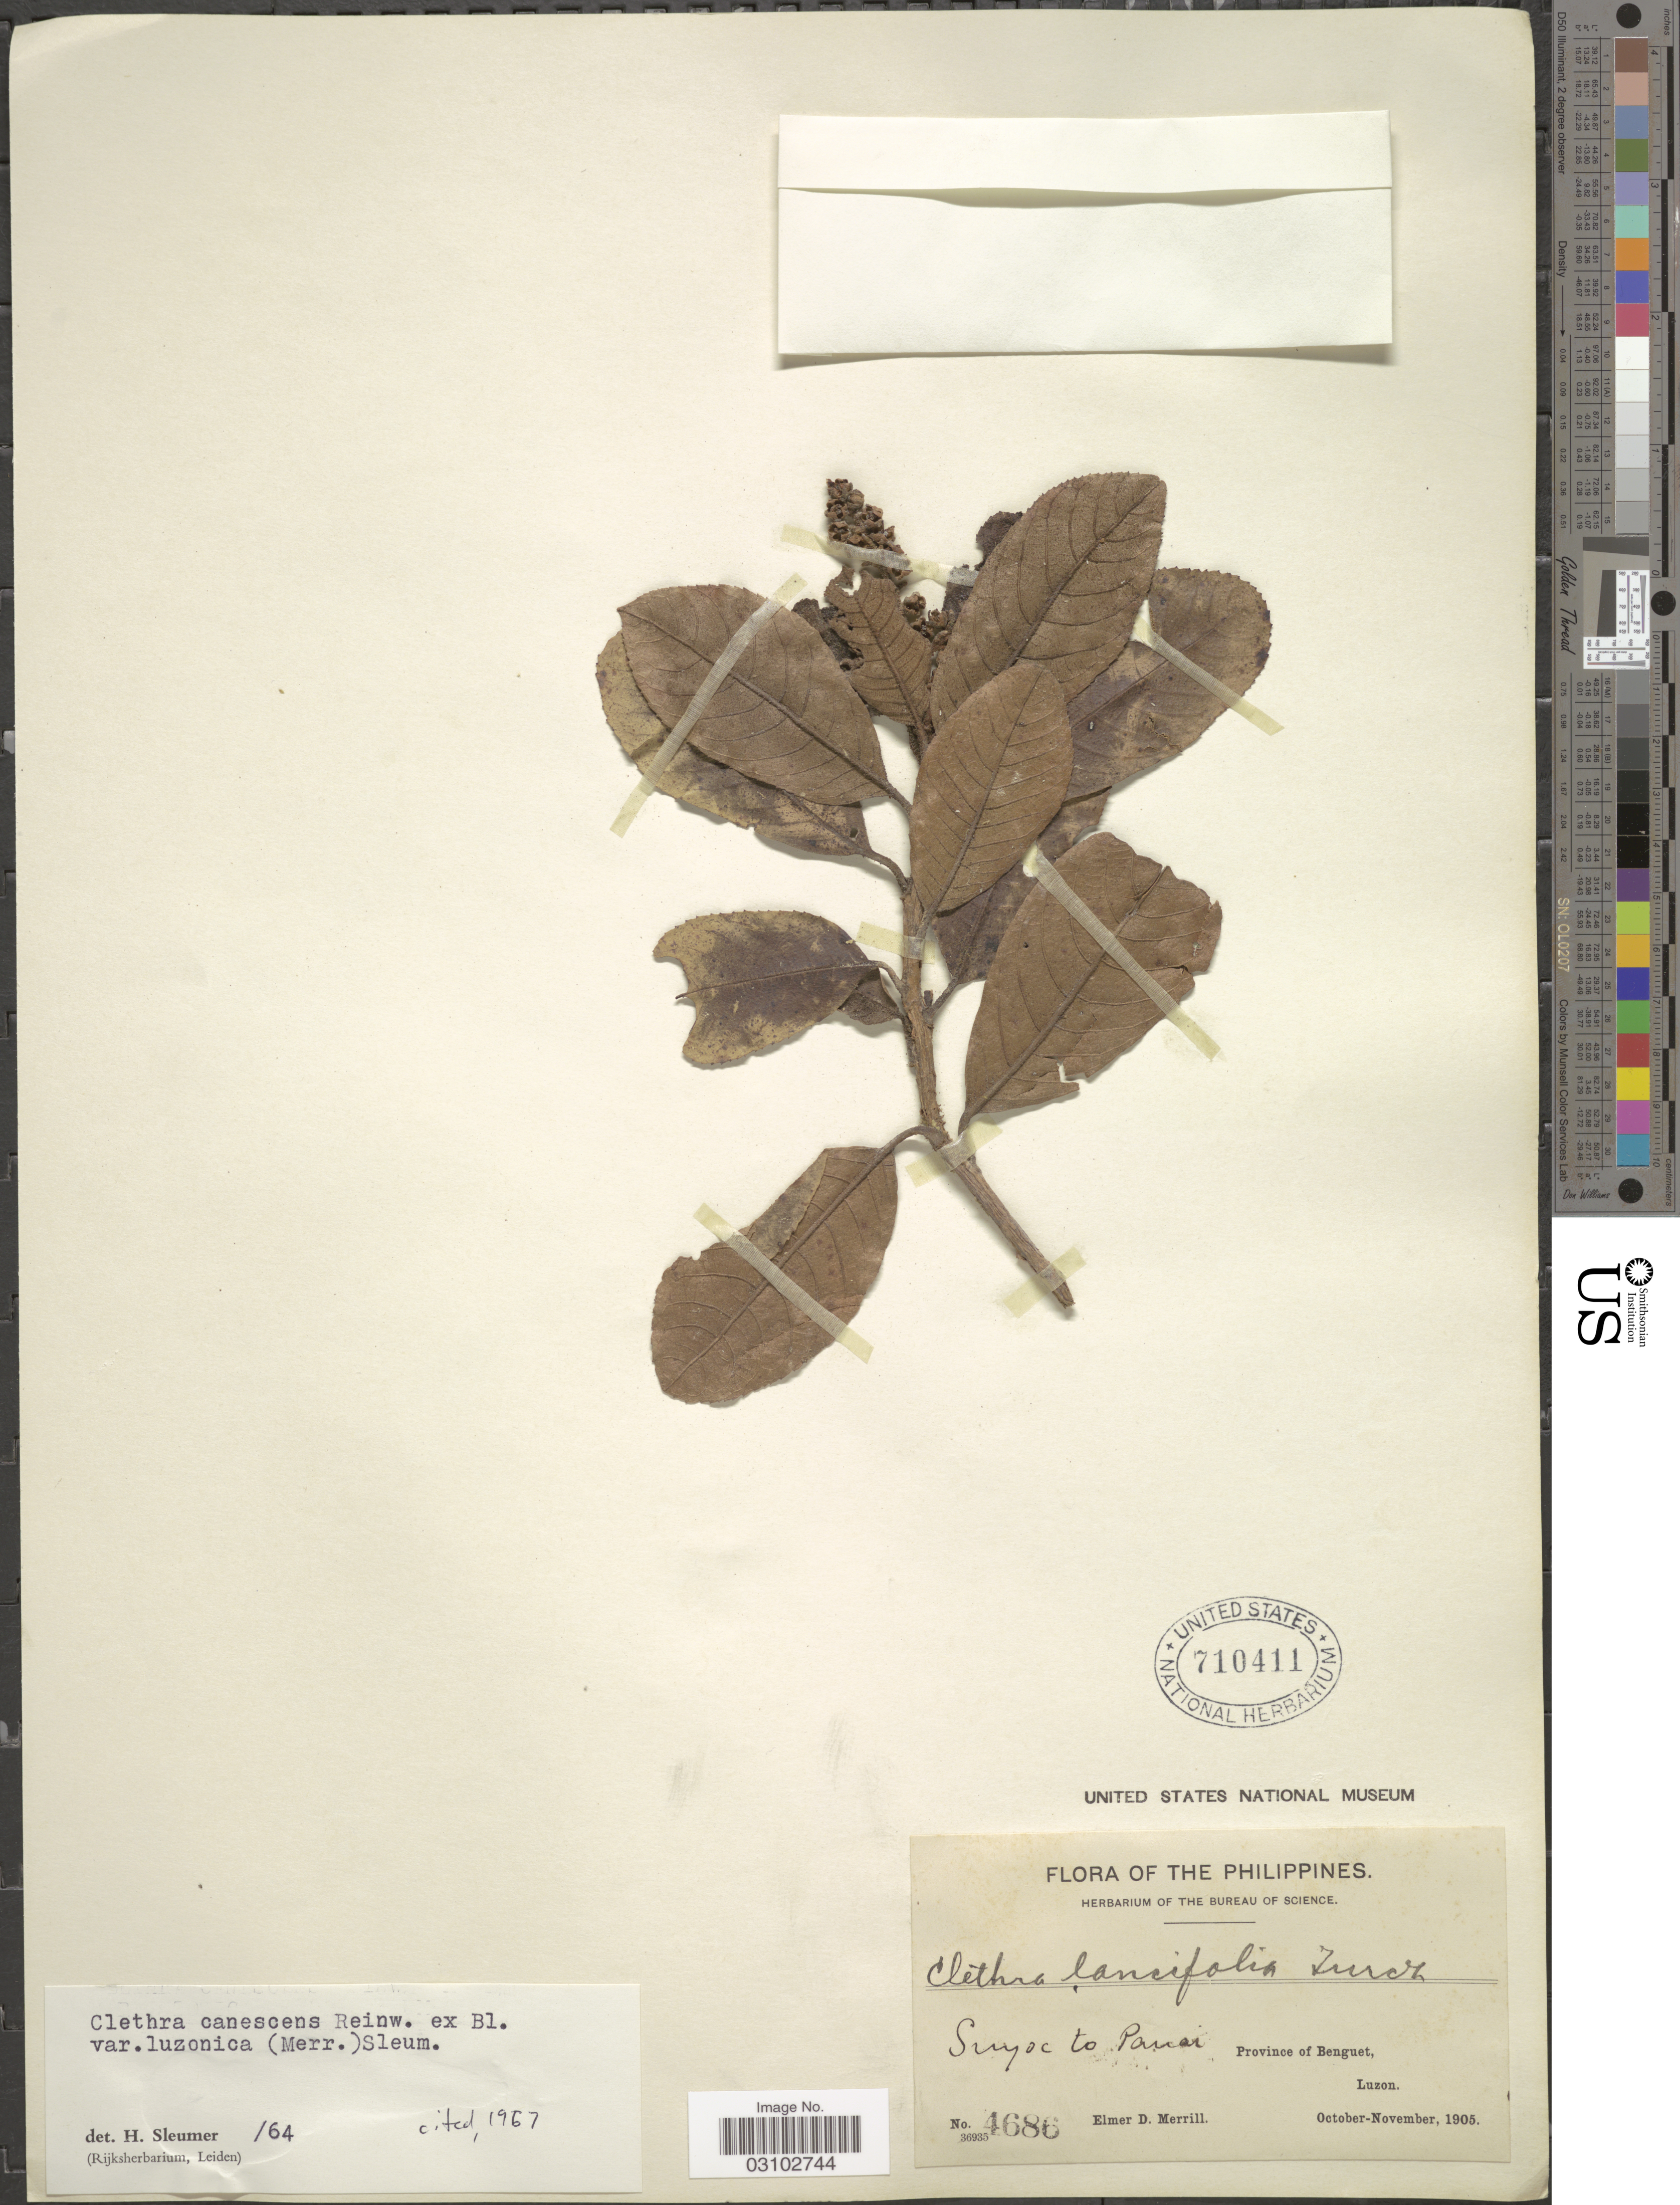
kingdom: Plantae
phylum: Tracheophyta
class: Magnoliopsida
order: Ericales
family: Clethraceae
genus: Clethra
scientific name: Clethra canescens var. luzonica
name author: (Merr.) Sleumer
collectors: E. D. Merrill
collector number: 4686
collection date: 1905-10/1905-11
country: Philippines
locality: Province of Benguet, Luzon. Suyoc to Panai.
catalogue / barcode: US 710411